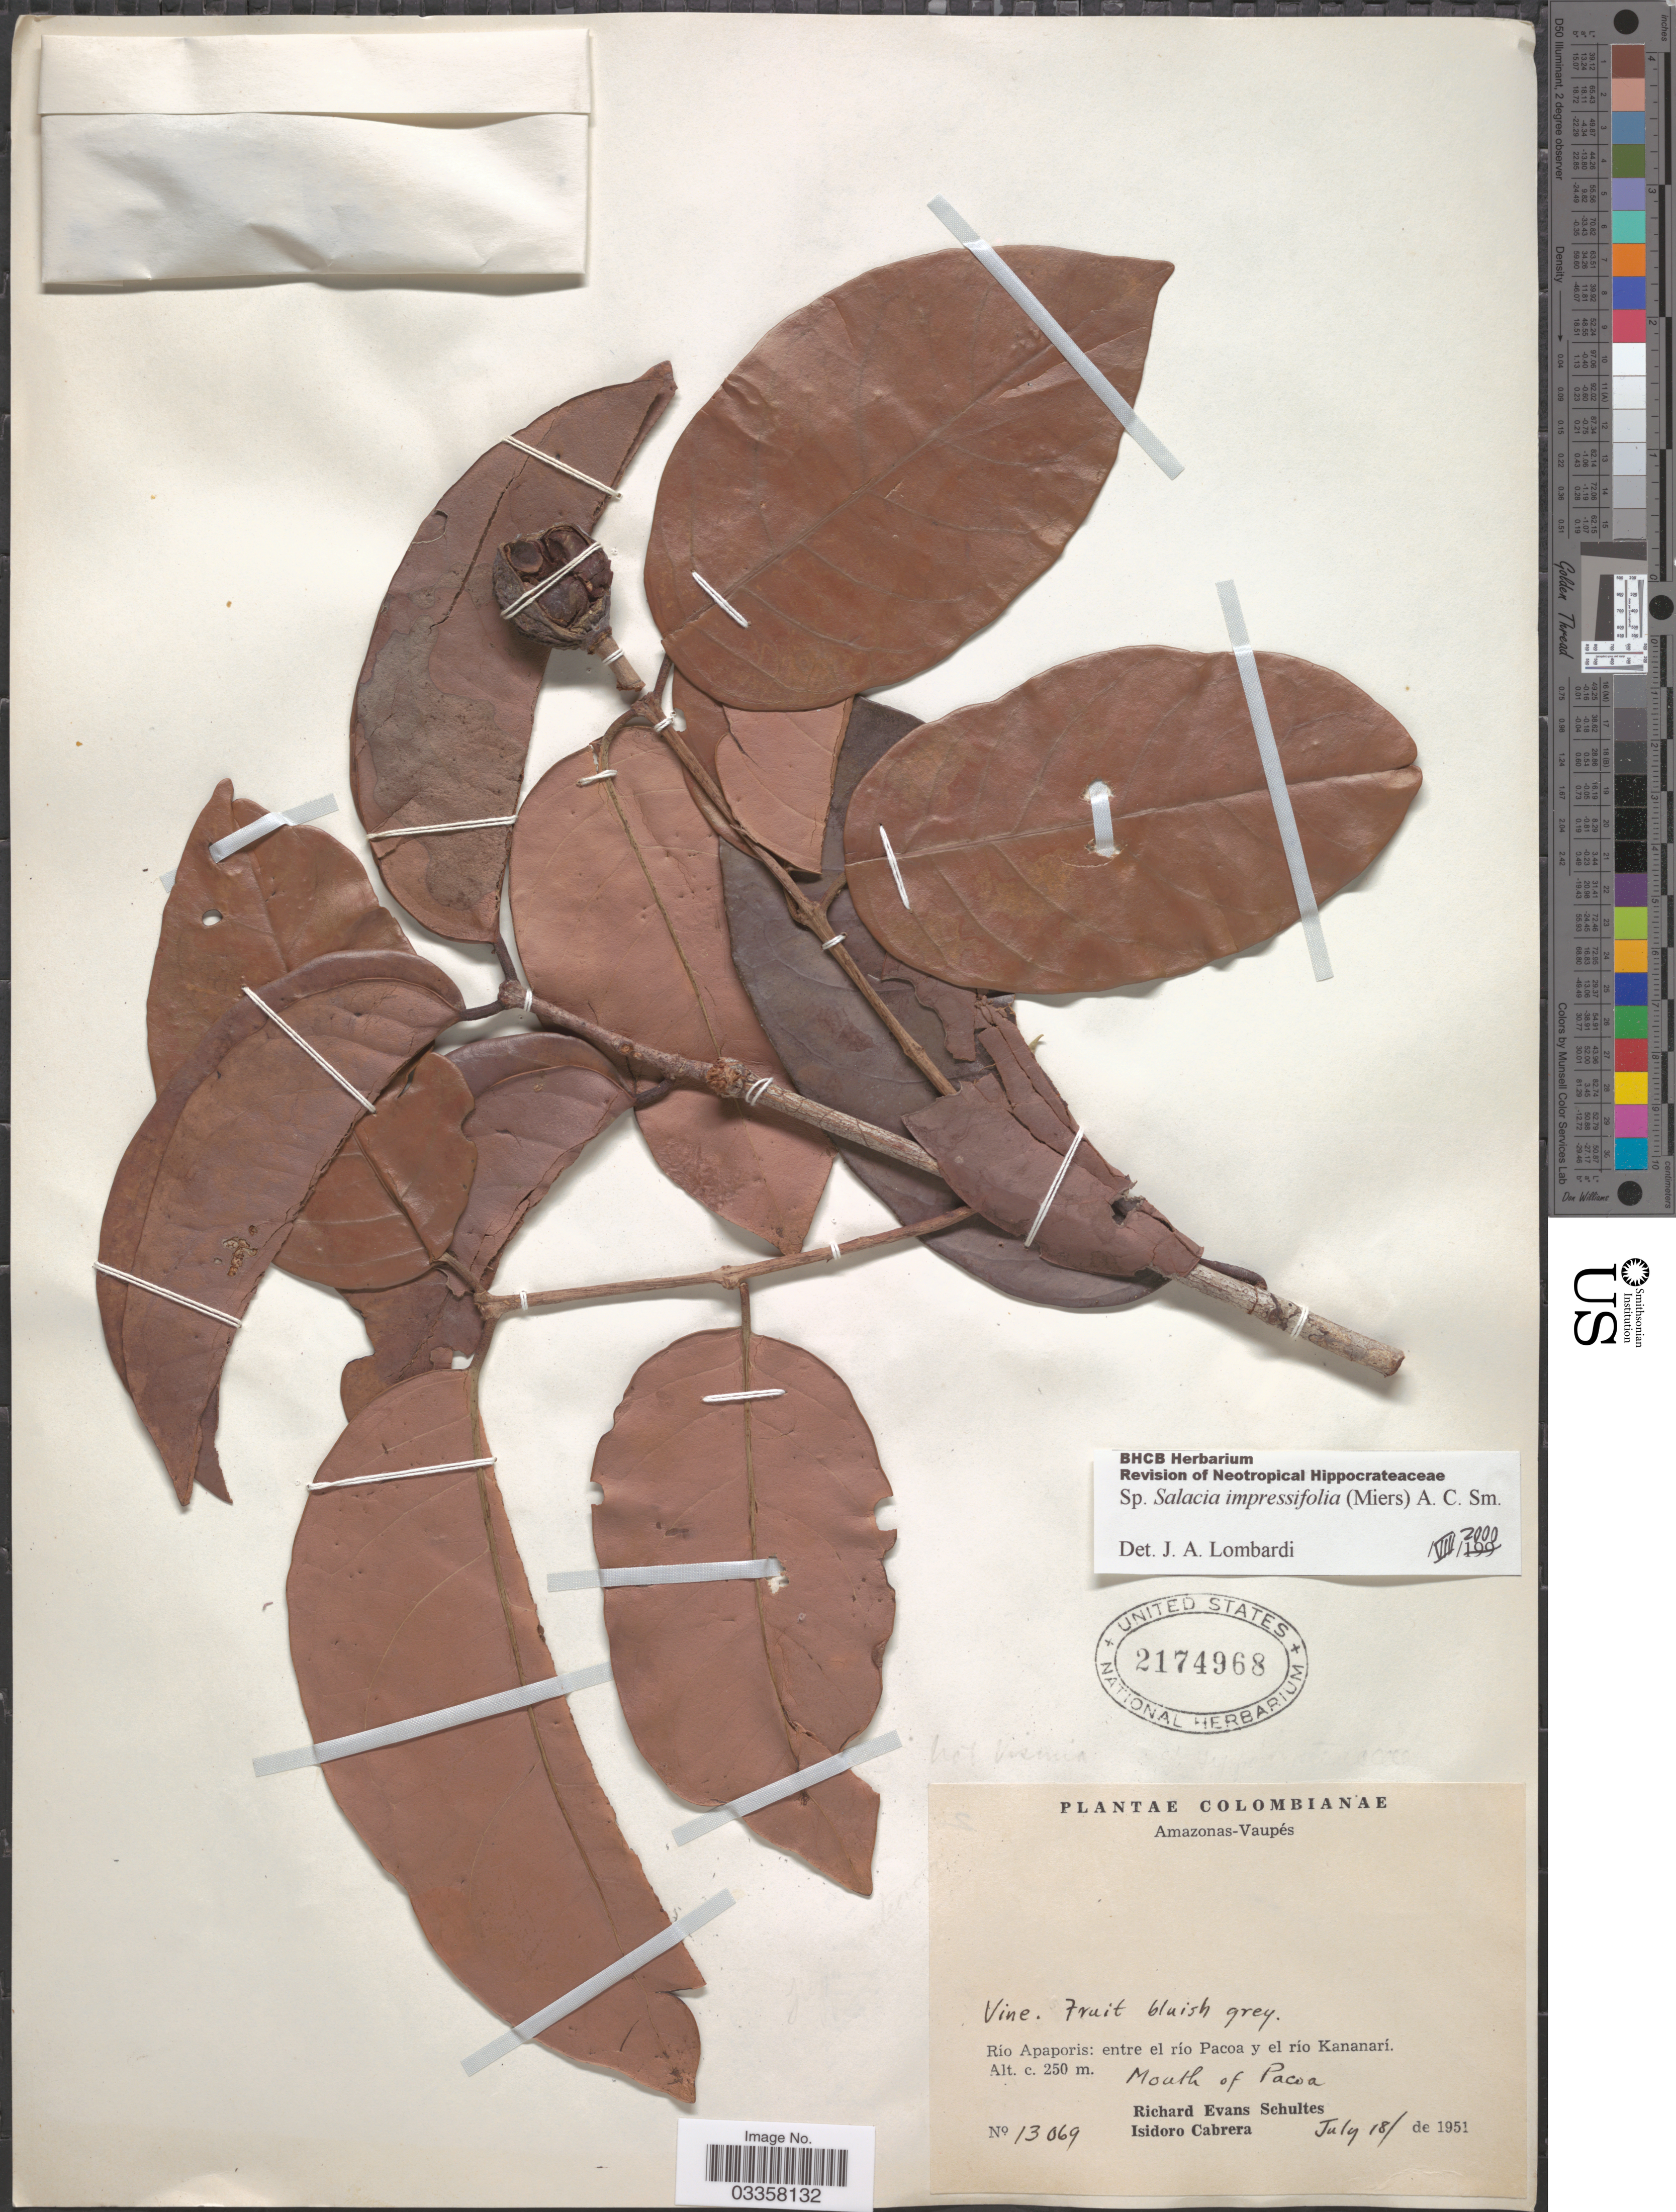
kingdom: Plantae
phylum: Tracheophyta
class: Magnoliopsida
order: Celastrales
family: Celastraceae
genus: Salacia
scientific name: Salacia impressifolia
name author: (Miers) A.C. Sm.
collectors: R. E. Schultes & I. Cabrera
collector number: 13069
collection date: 1951-07-18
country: Colombia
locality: Amazonas-Vaupés, Río Apaporis: entre el río Pacoa y el río Kananarí, Mouth of Pacoa.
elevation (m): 250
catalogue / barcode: US 2174968